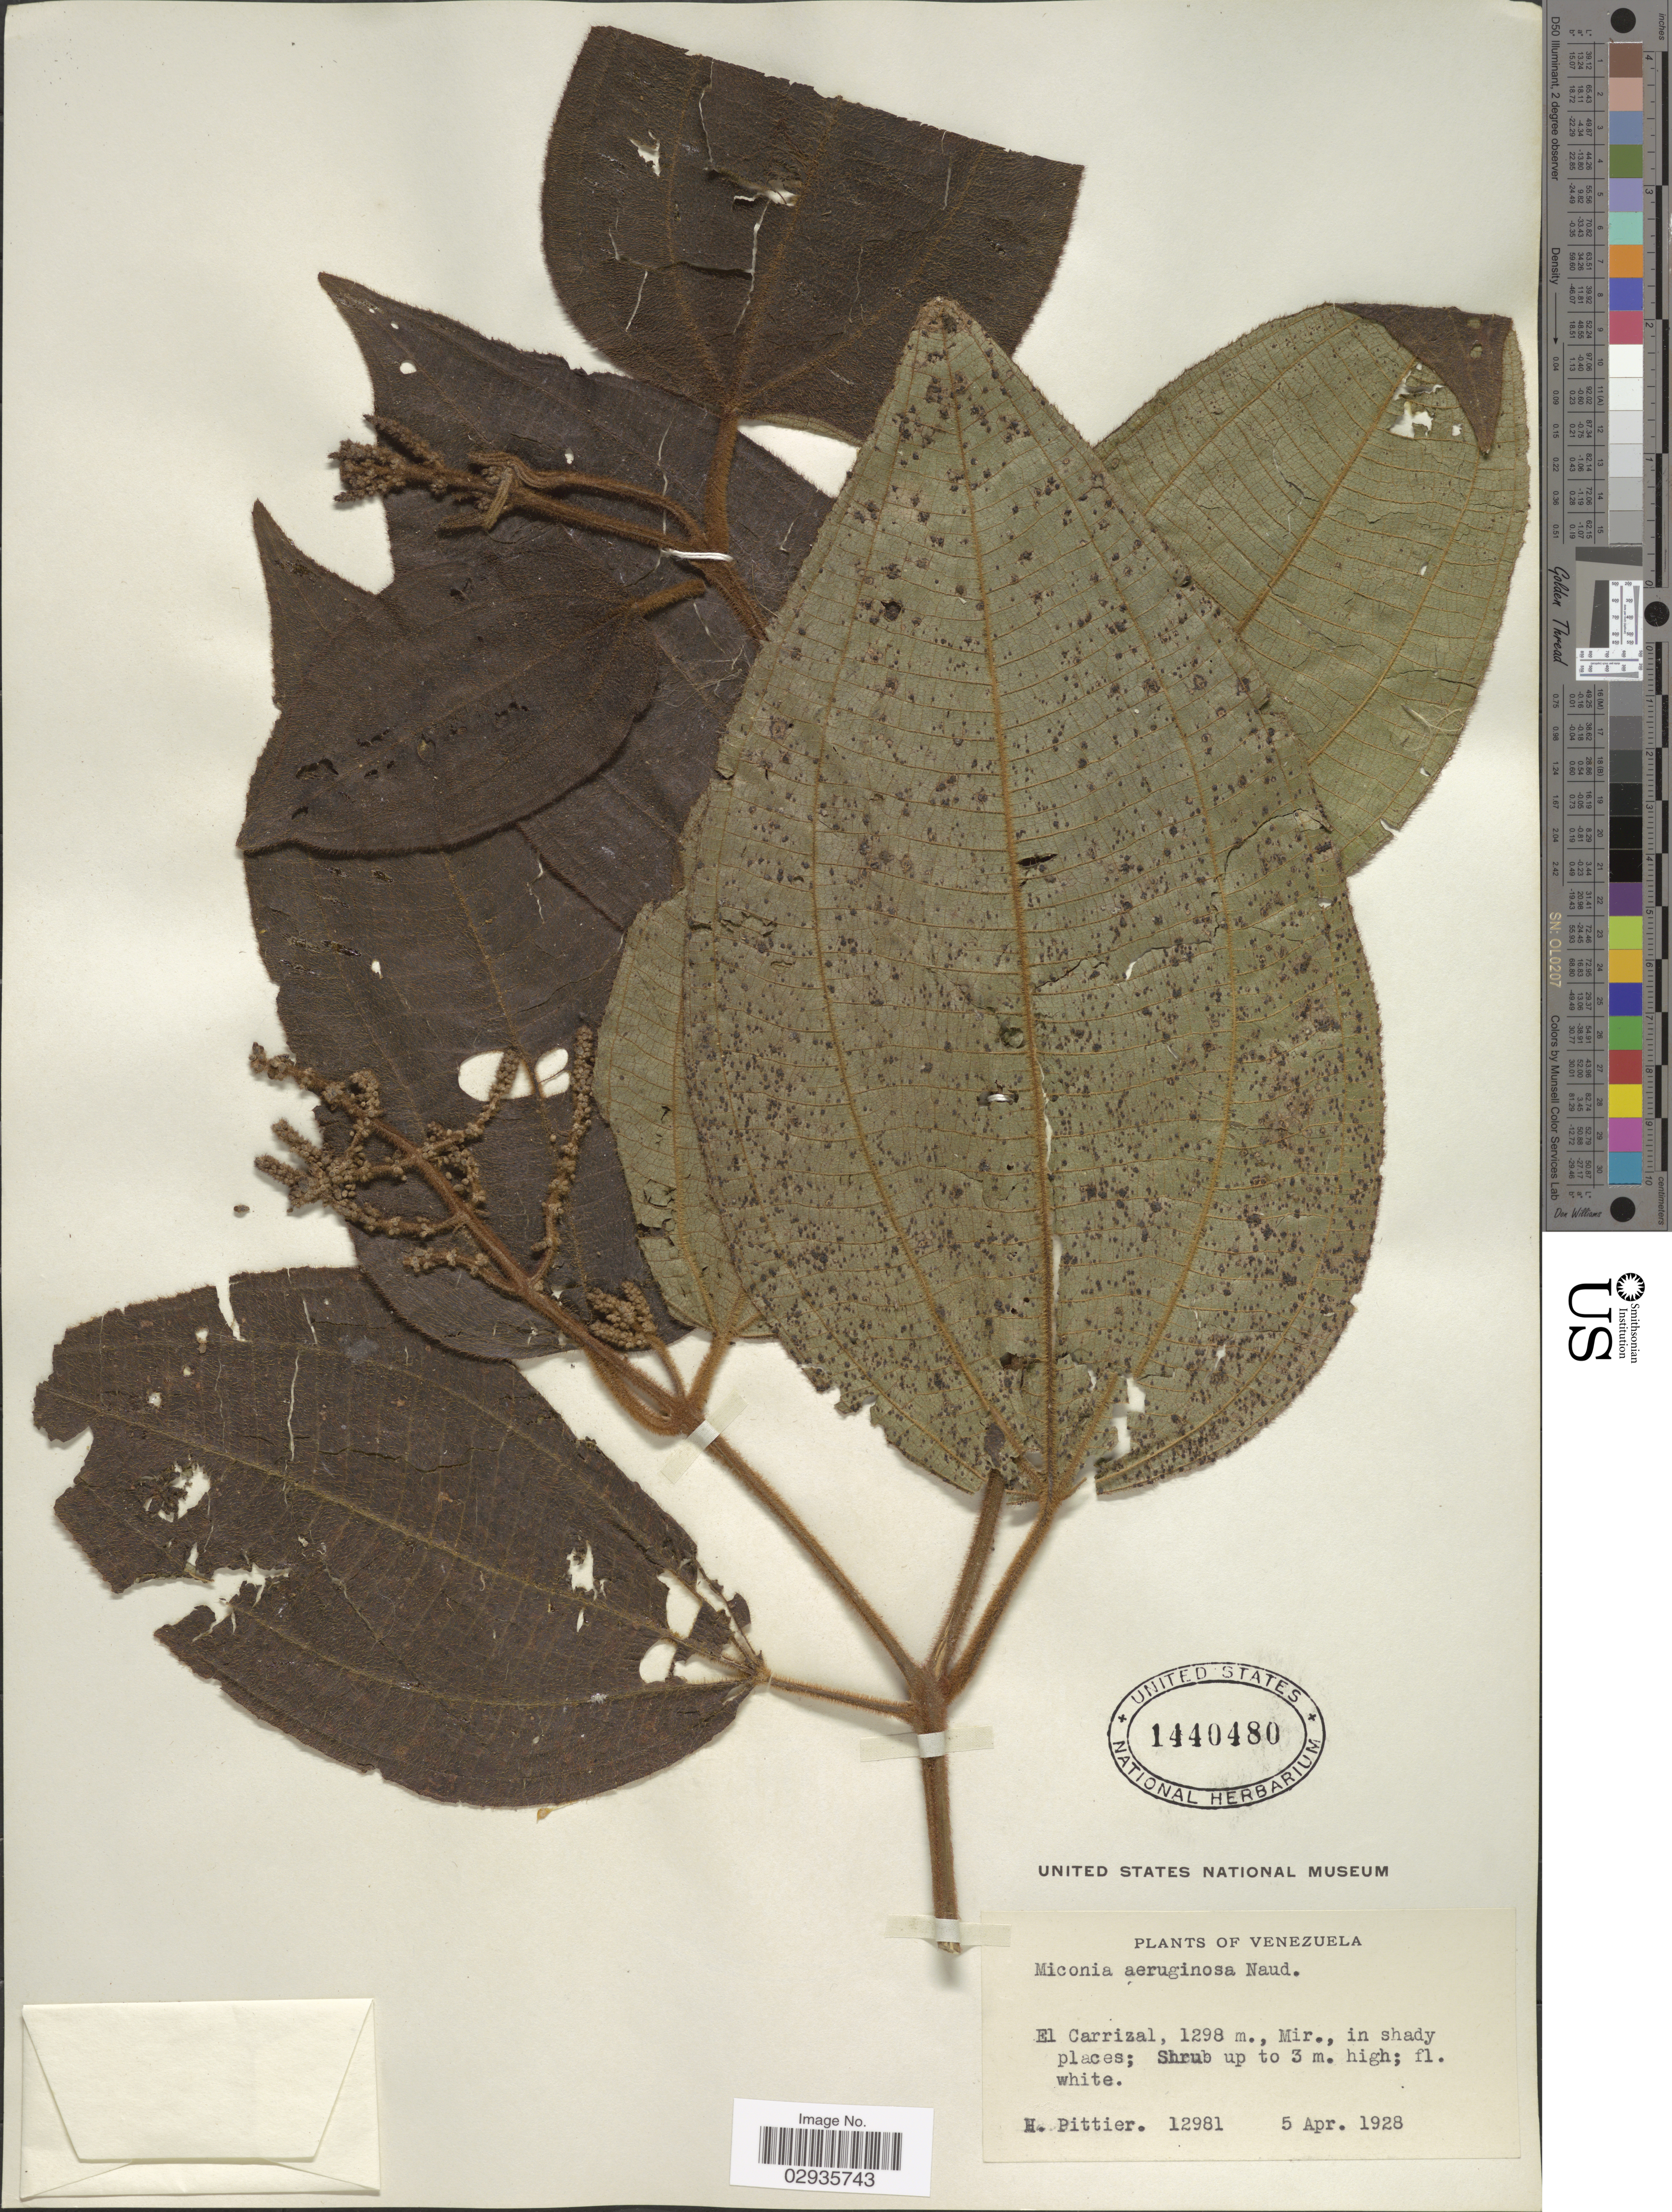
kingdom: Plantae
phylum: Tracheophyta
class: Magnoliopsida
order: Myrtales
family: Melastomataceae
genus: Miconia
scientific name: Miconia aeruginosa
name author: Naudin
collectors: H. F. Pittier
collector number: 12981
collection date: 1928-04-05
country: Venezuela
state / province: Miranda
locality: El Carrizal.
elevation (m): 1298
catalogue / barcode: US 1440480